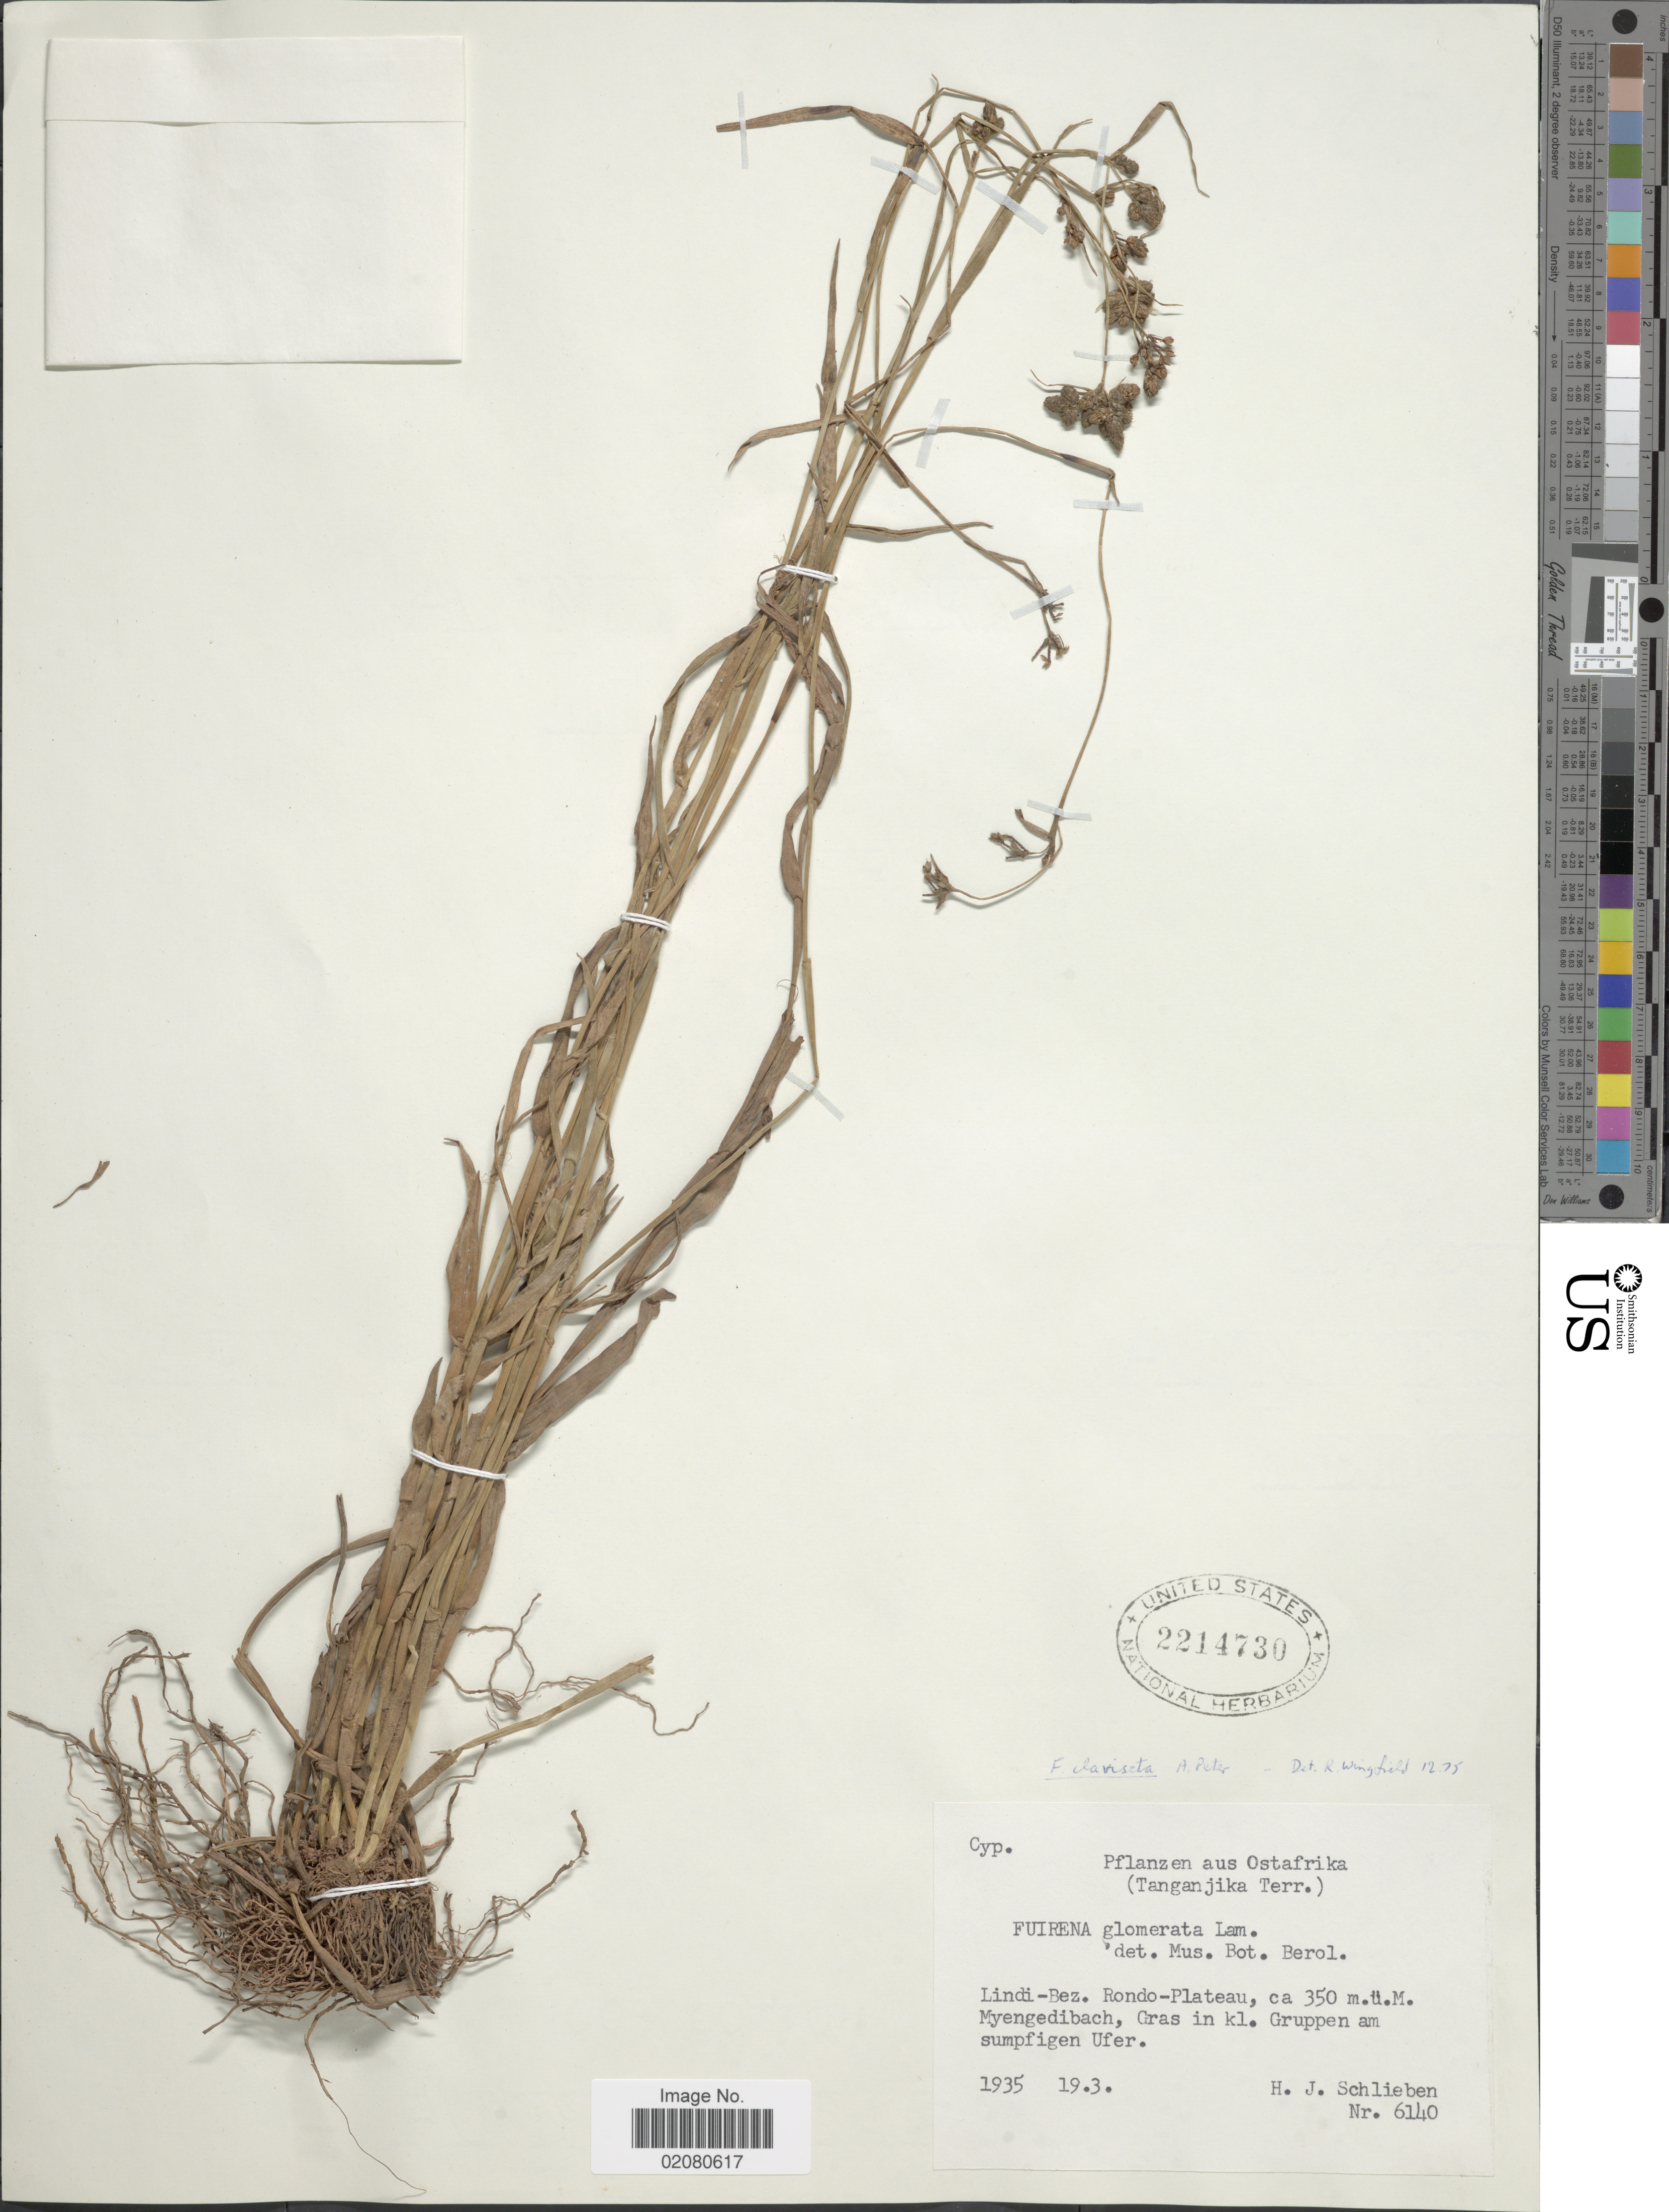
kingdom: Plantae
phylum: Tracheophyta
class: Liliopsida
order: Poales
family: Cyperaceae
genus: Fuirena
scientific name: Fuirena claviseta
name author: Peter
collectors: H. J. Schlieben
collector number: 6140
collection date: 1935-03-19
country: Tanzania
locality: Aus Ostafrika. (Tanganjika Terr.) Lindi-Bez. Rondo -Plateau, Myengedibach.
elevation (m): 350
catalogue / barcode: US 2214730